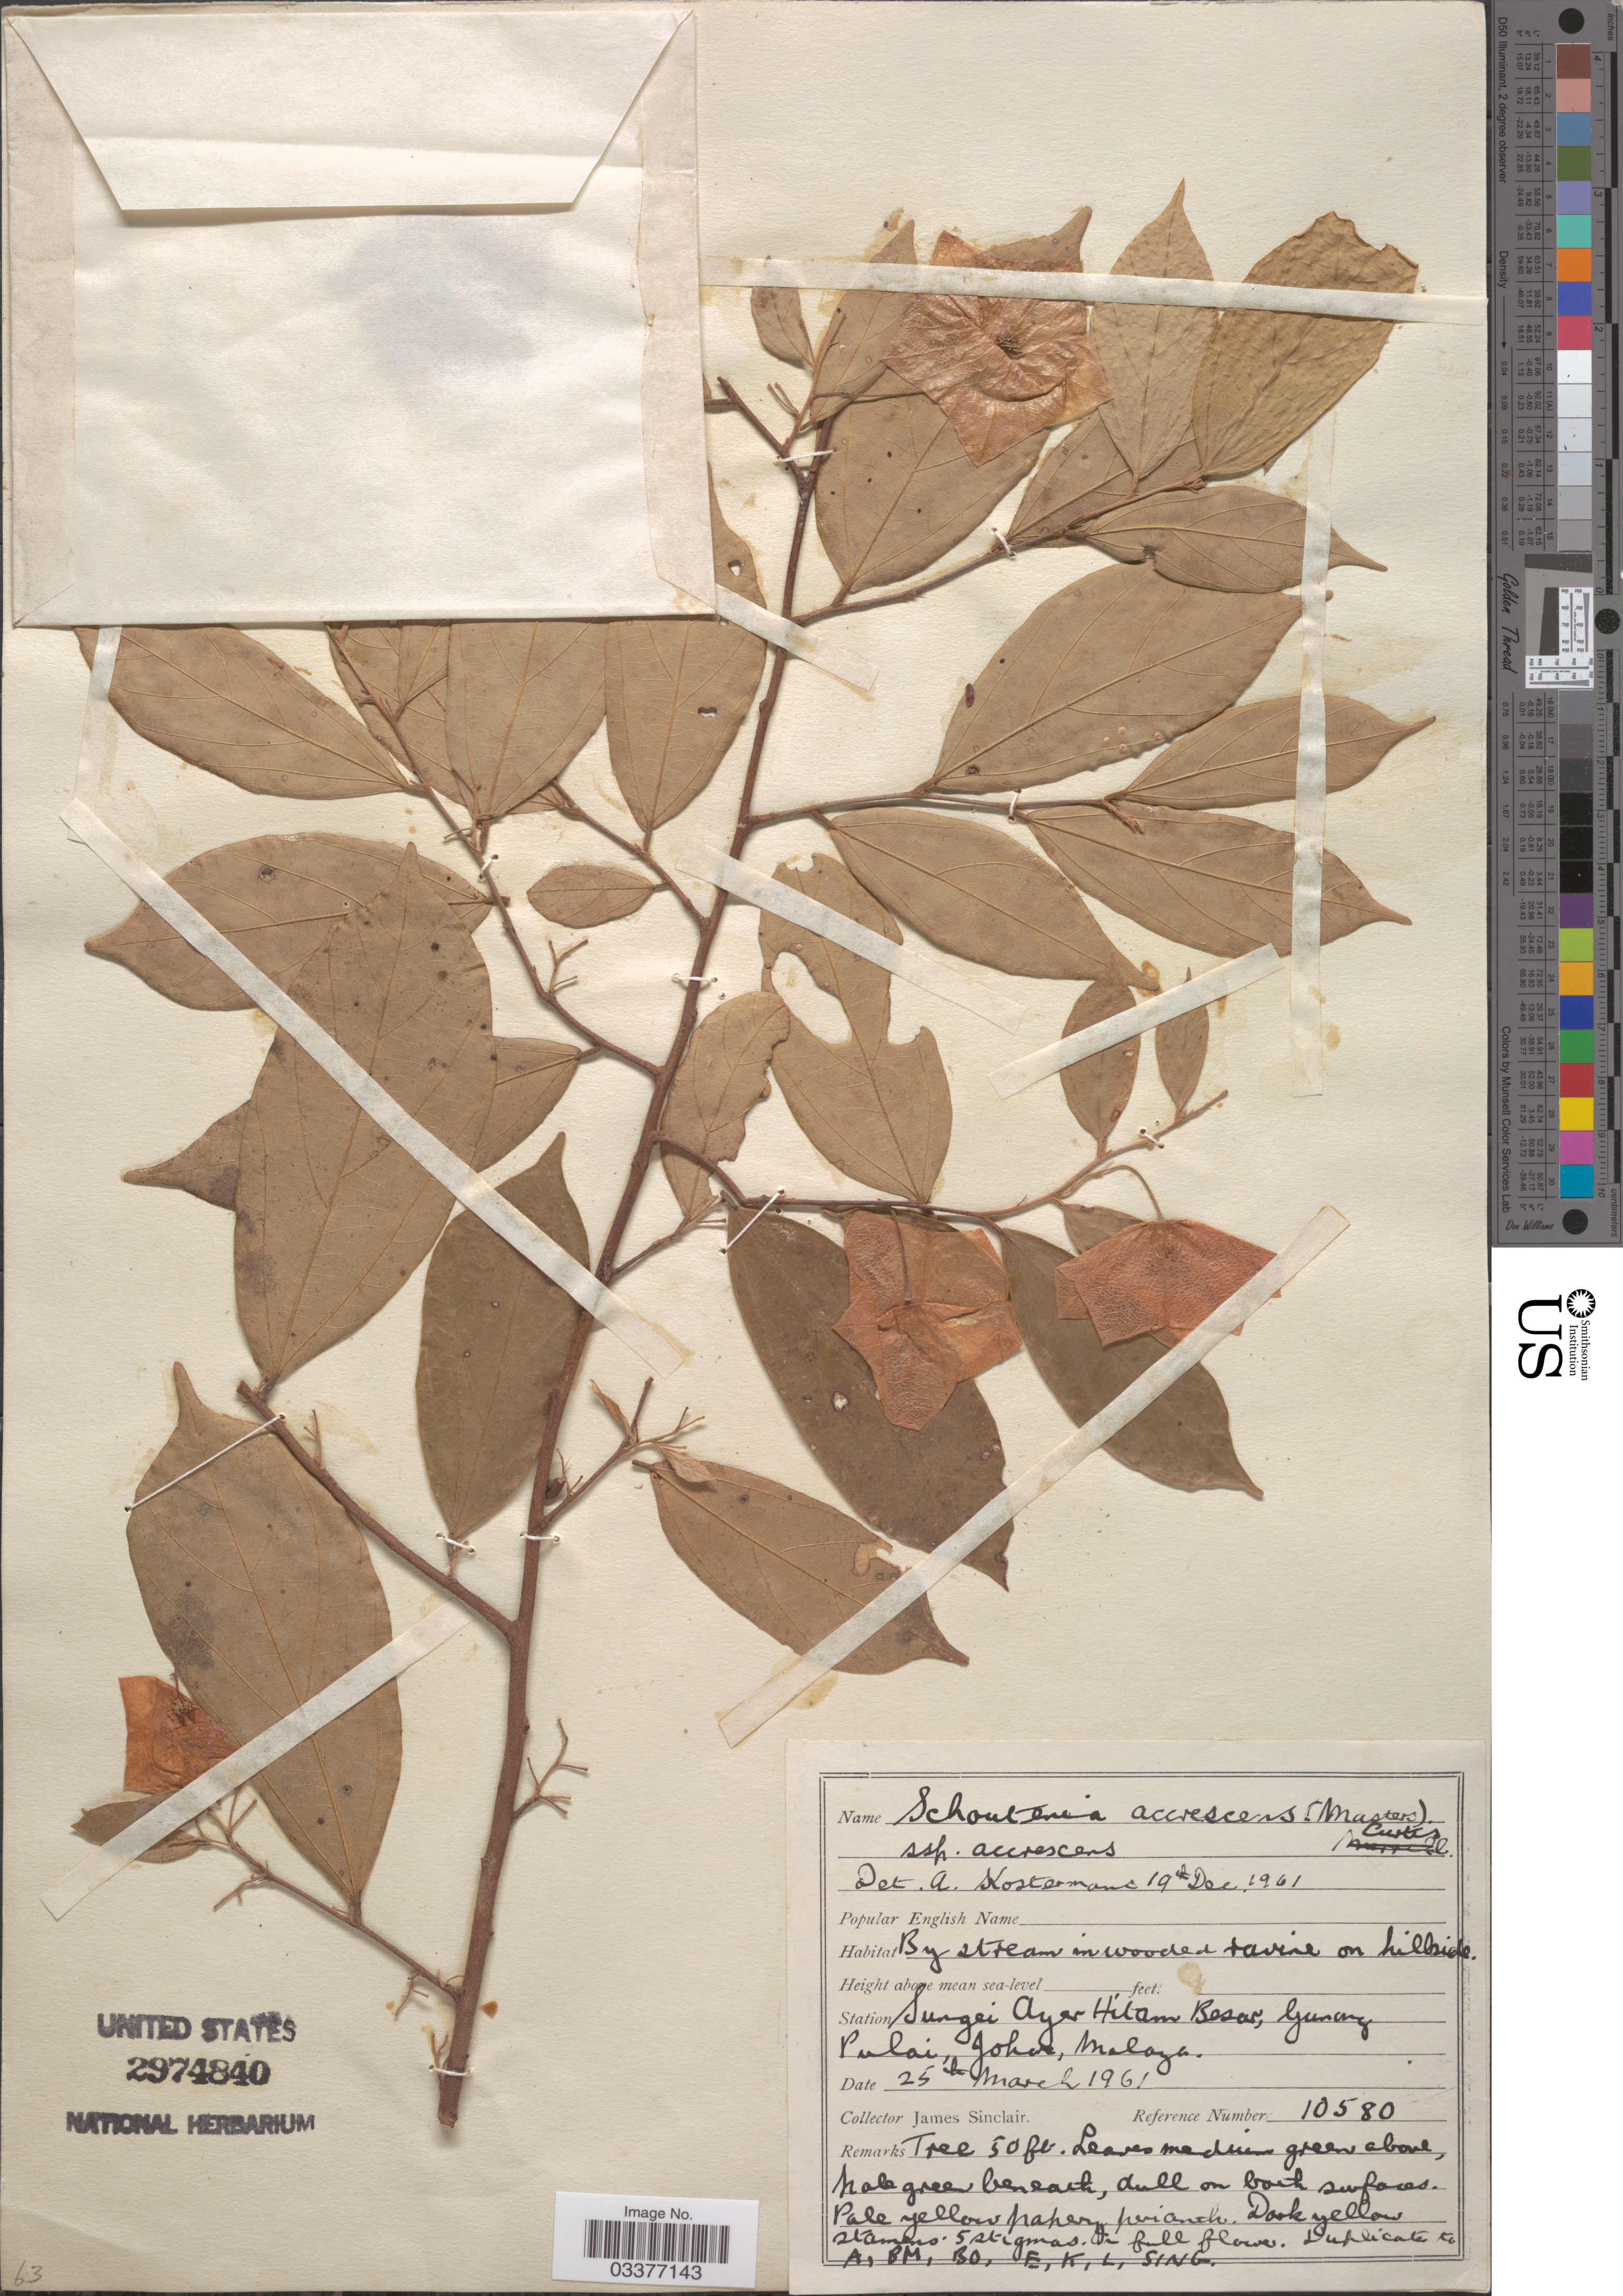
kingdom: Plantae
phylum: Tracheophyta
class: Magnoliopsida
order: Malvales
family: Malvaceae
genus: Schoutenia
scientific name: Schoutenia accrescens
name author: (Mast.) Merr.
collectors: J. Sinclair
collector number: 10580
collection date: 1961-03-25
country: Malaysia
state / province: Johor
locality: Station Sungei Ayer Hitam Besar, Gunong Pulai, Johore, Malaya.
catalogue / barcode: US 2974840